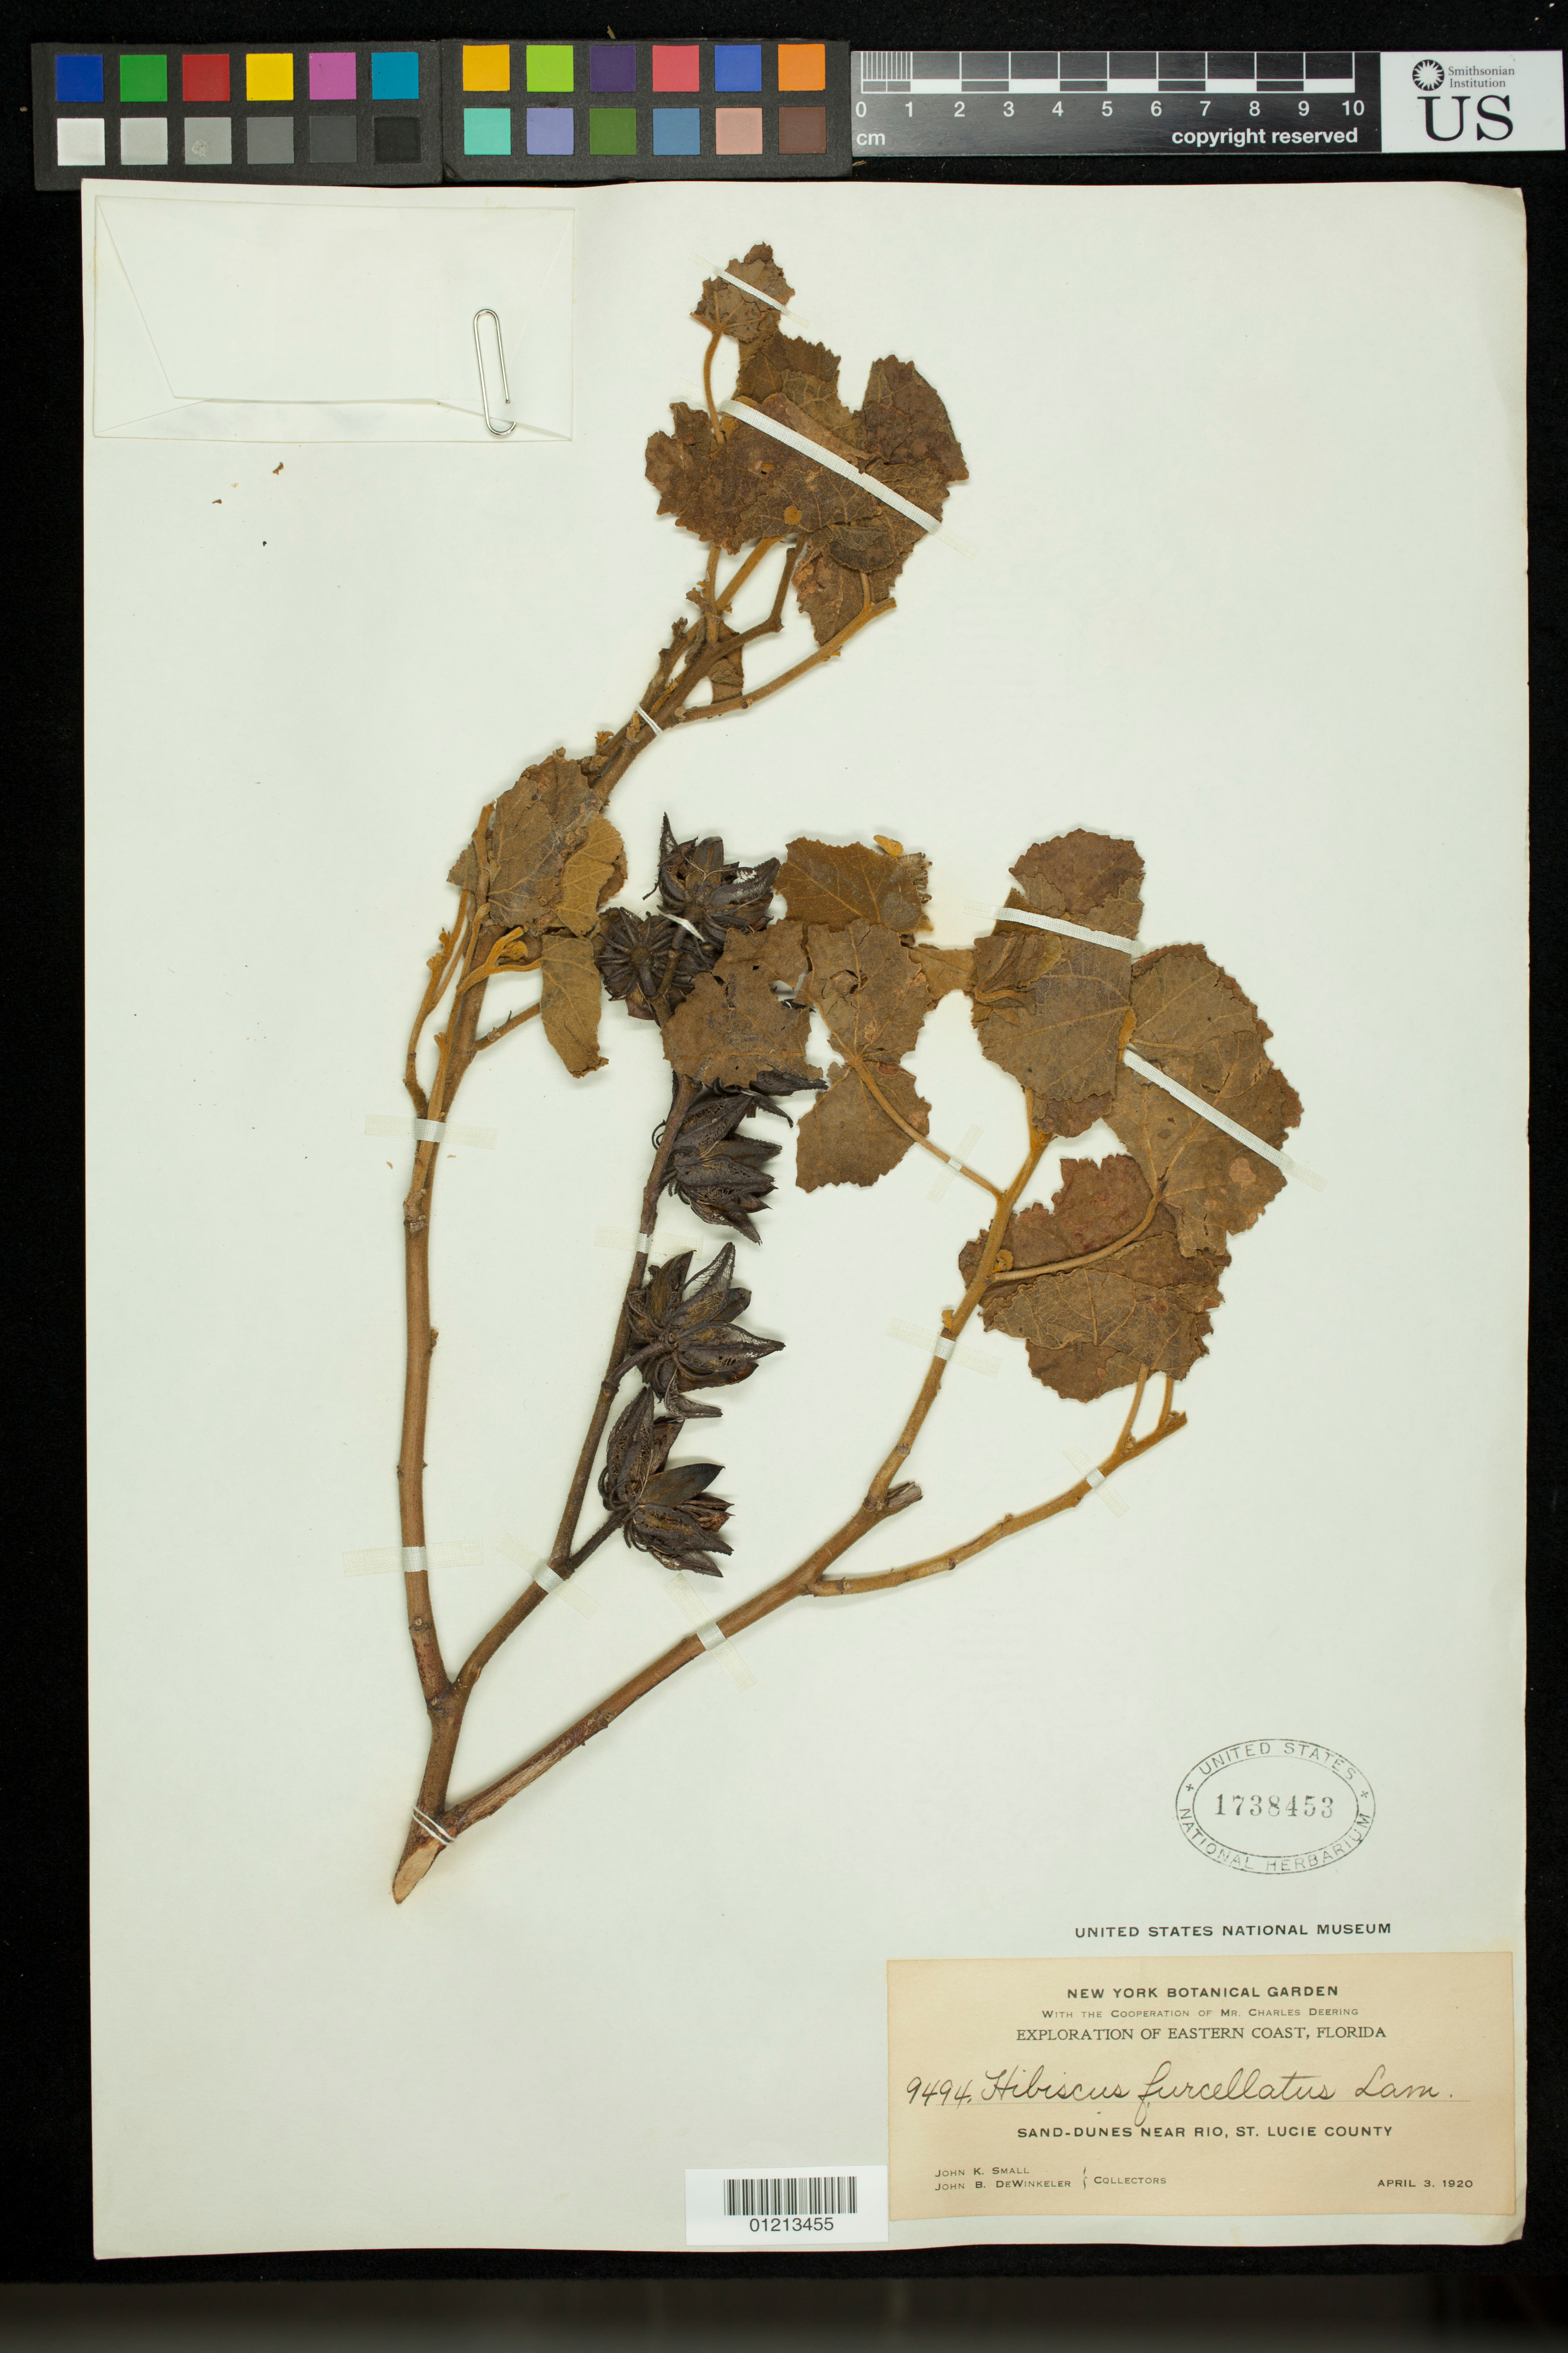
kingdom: Plantae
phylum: Tracheophyta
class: Magnoliopsida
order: Malvales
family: Malvaceae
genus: Sabdariffa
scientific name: Sabdariffa maculata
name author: (Lam.) M.M. Hanes & R.L. Barrett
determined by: Dorr, Laurence J., Curator (BOT), Smithsonian Institution - National Museum of Natural History (UNITED STATES)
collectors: J. K. Small & J. B. Dewinkeler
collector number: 9494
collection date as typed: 04 Mar 1920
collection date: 1920-03-04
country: United States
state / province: Florida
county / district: St. Lucie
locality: Sand dunes near Rio, St. Lucie County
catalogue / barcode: US 1738453